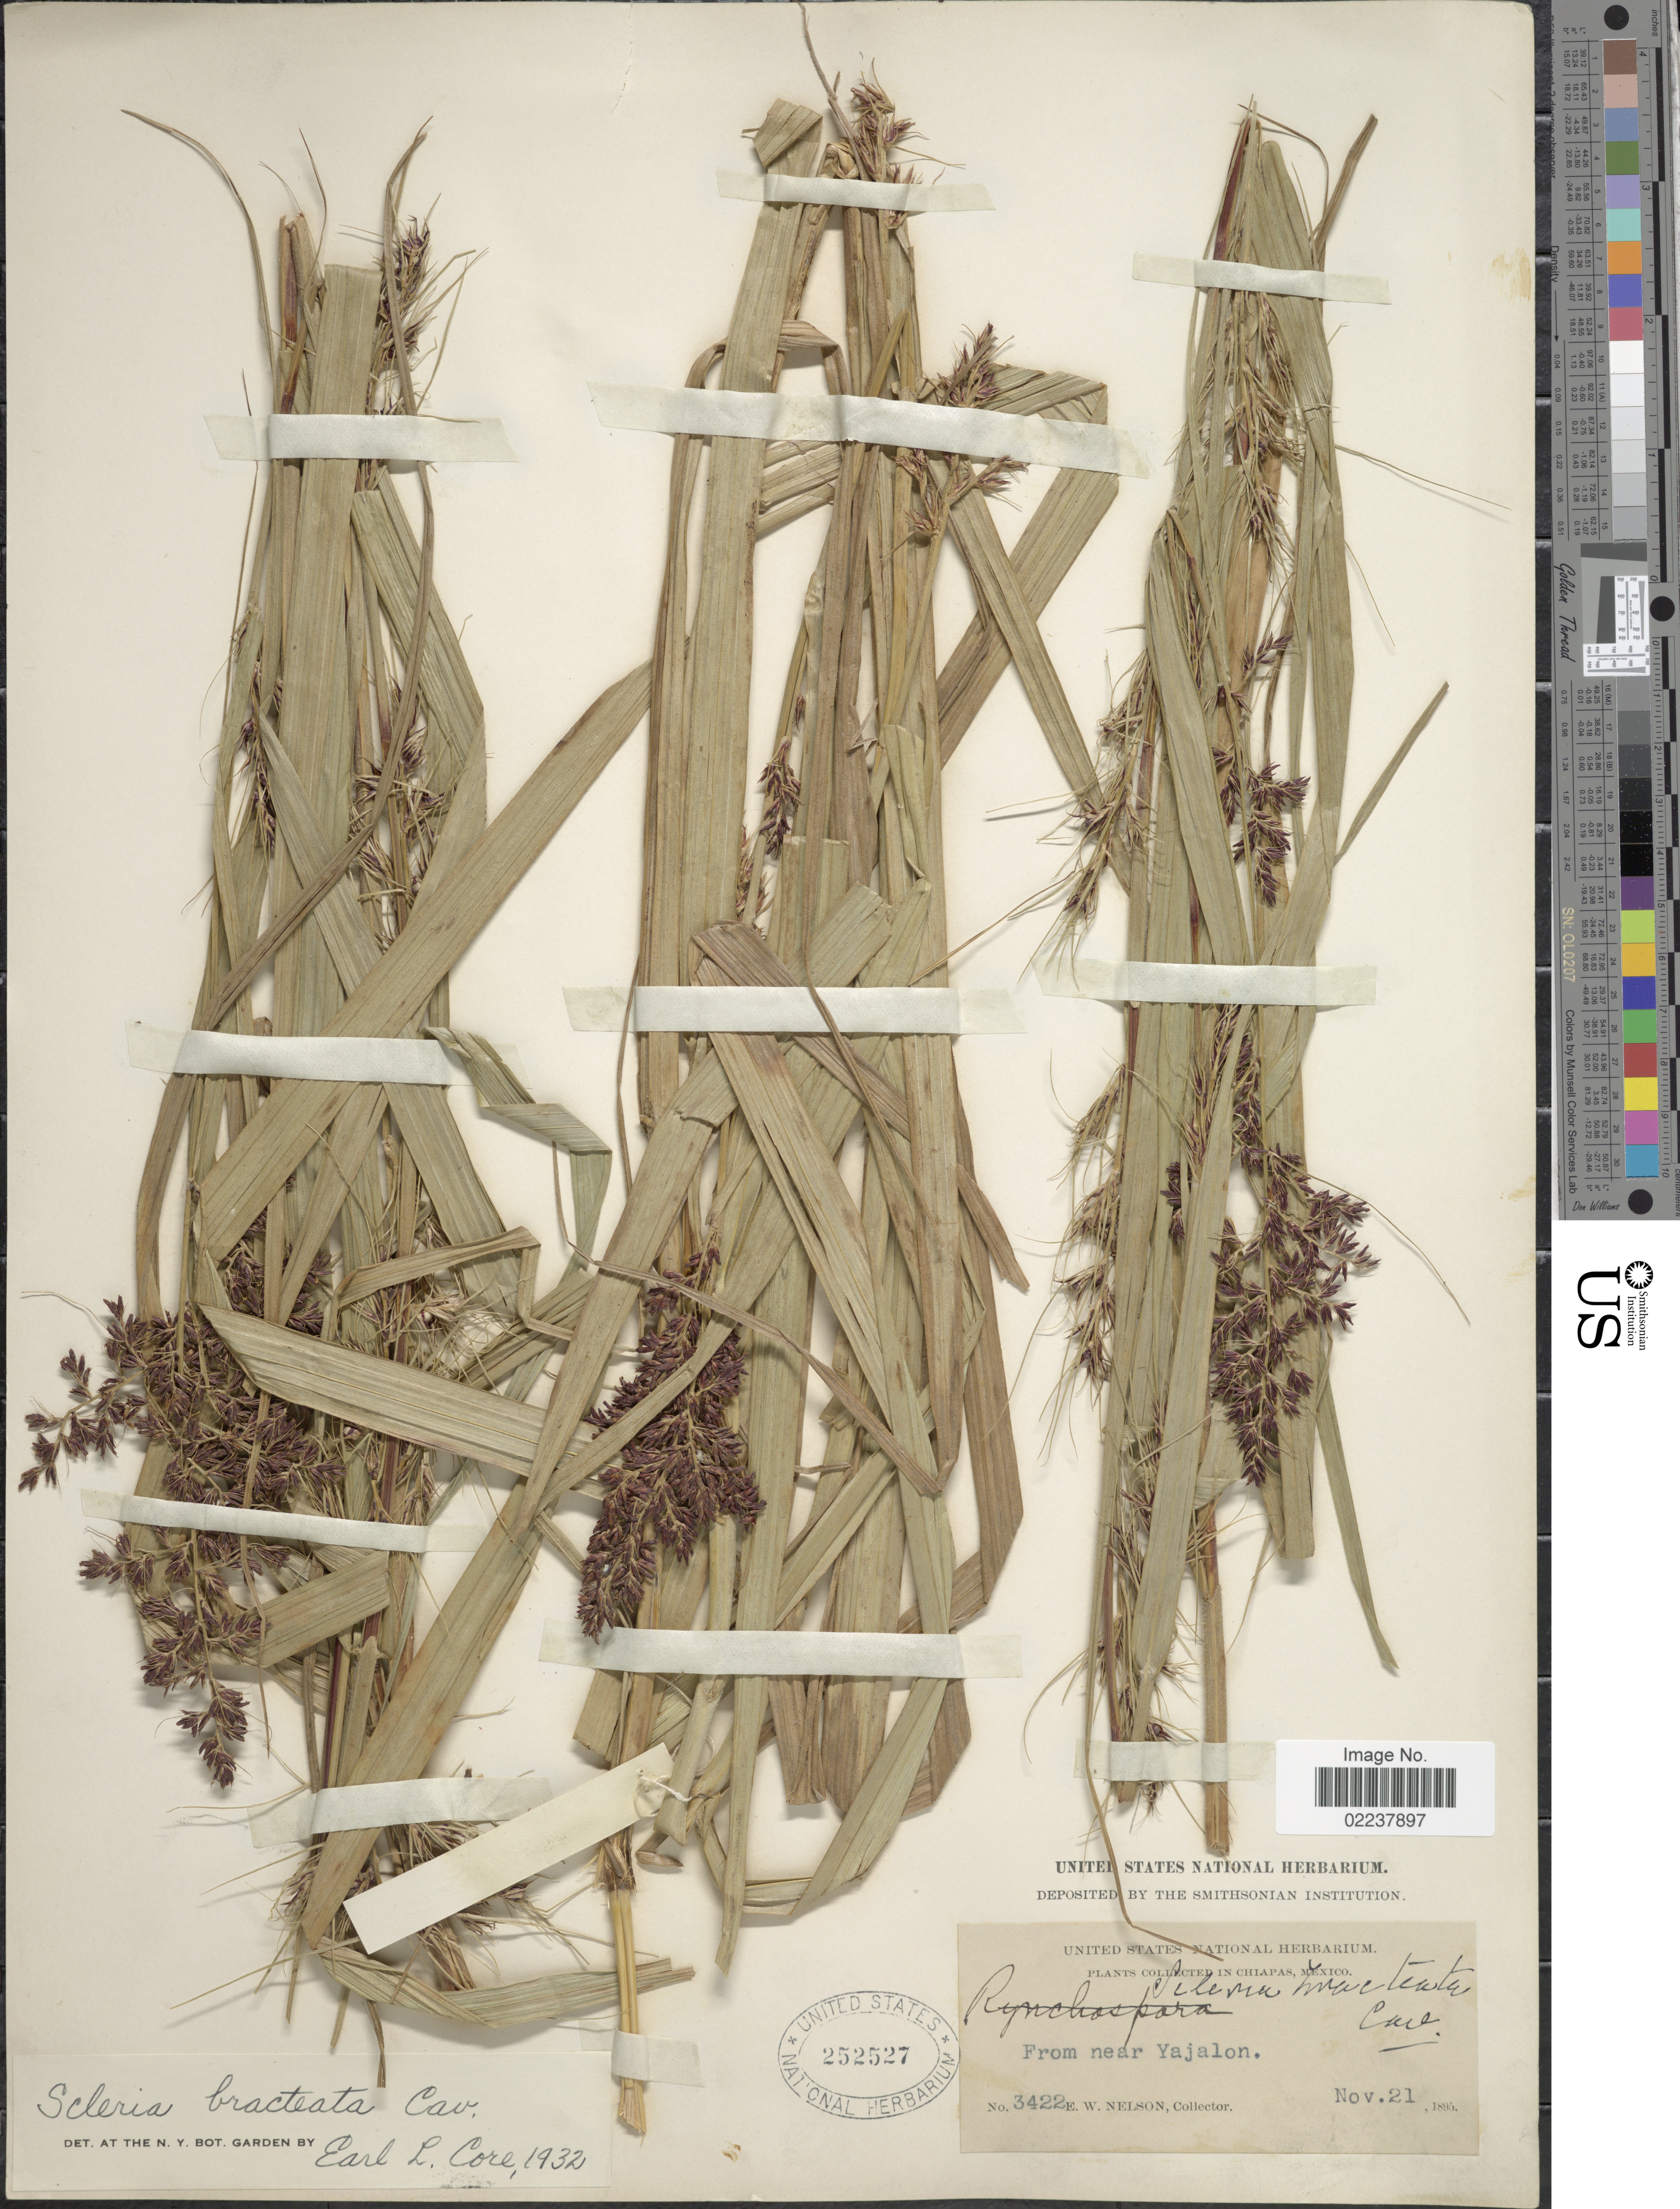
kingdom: Plantae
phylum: Tracheophyta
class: Liliopsida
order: Poales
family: Cyperaceae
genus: Scleria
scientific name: Scleria bracteata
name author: Cav.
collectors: E. W. Nelson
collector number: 3422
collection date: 1895-11-21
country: Mexico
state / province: Chiapas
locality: From near Yajalon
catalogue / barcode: US 252527